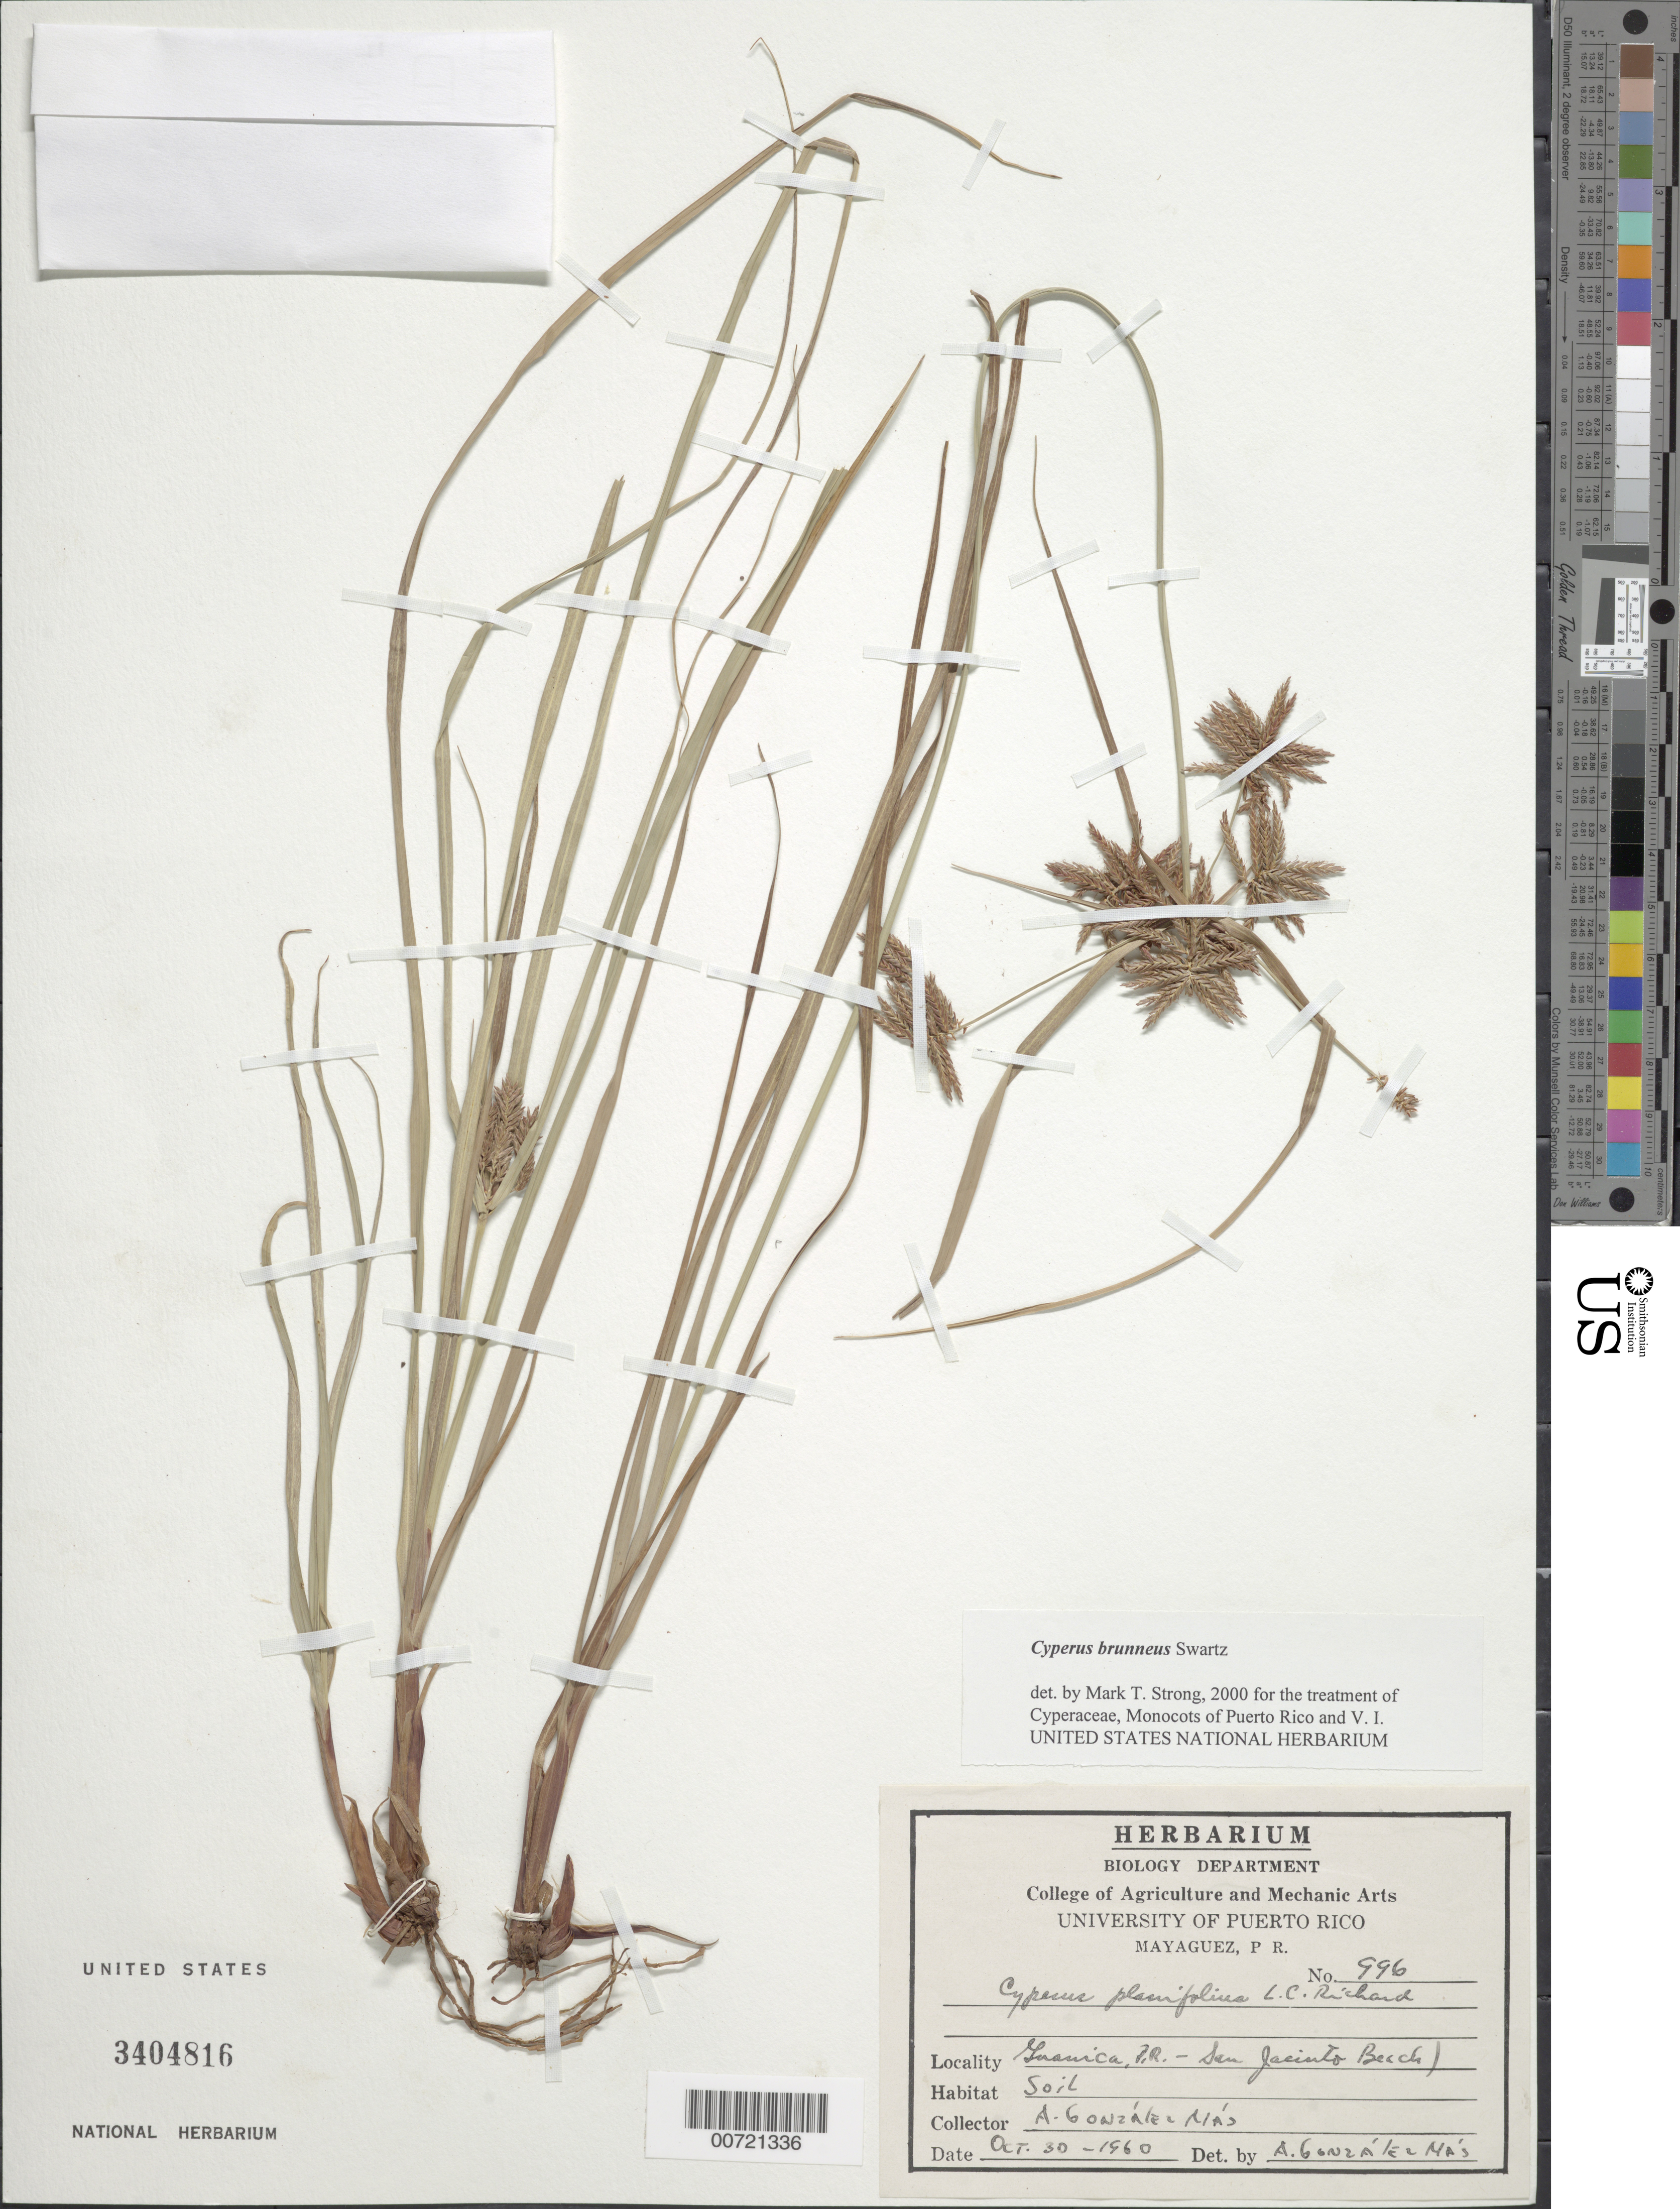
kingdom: Plantae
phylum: Tracheophyta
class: Liliopsida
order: Poales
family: Cyperaceae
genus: Cyperus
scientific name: Cyperus brunneus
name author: Sw.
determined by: Strong, M. T., (US), Smithsonian Institution - National Museum of Natural History (UNITED STATES)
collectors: A. González Más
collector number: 996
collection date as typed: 30 Oct 1960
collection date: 1960-10-30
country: Puerto Rico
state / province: Guánica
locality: Guanica: San Jacinto Beach.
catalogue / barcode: US 3404816